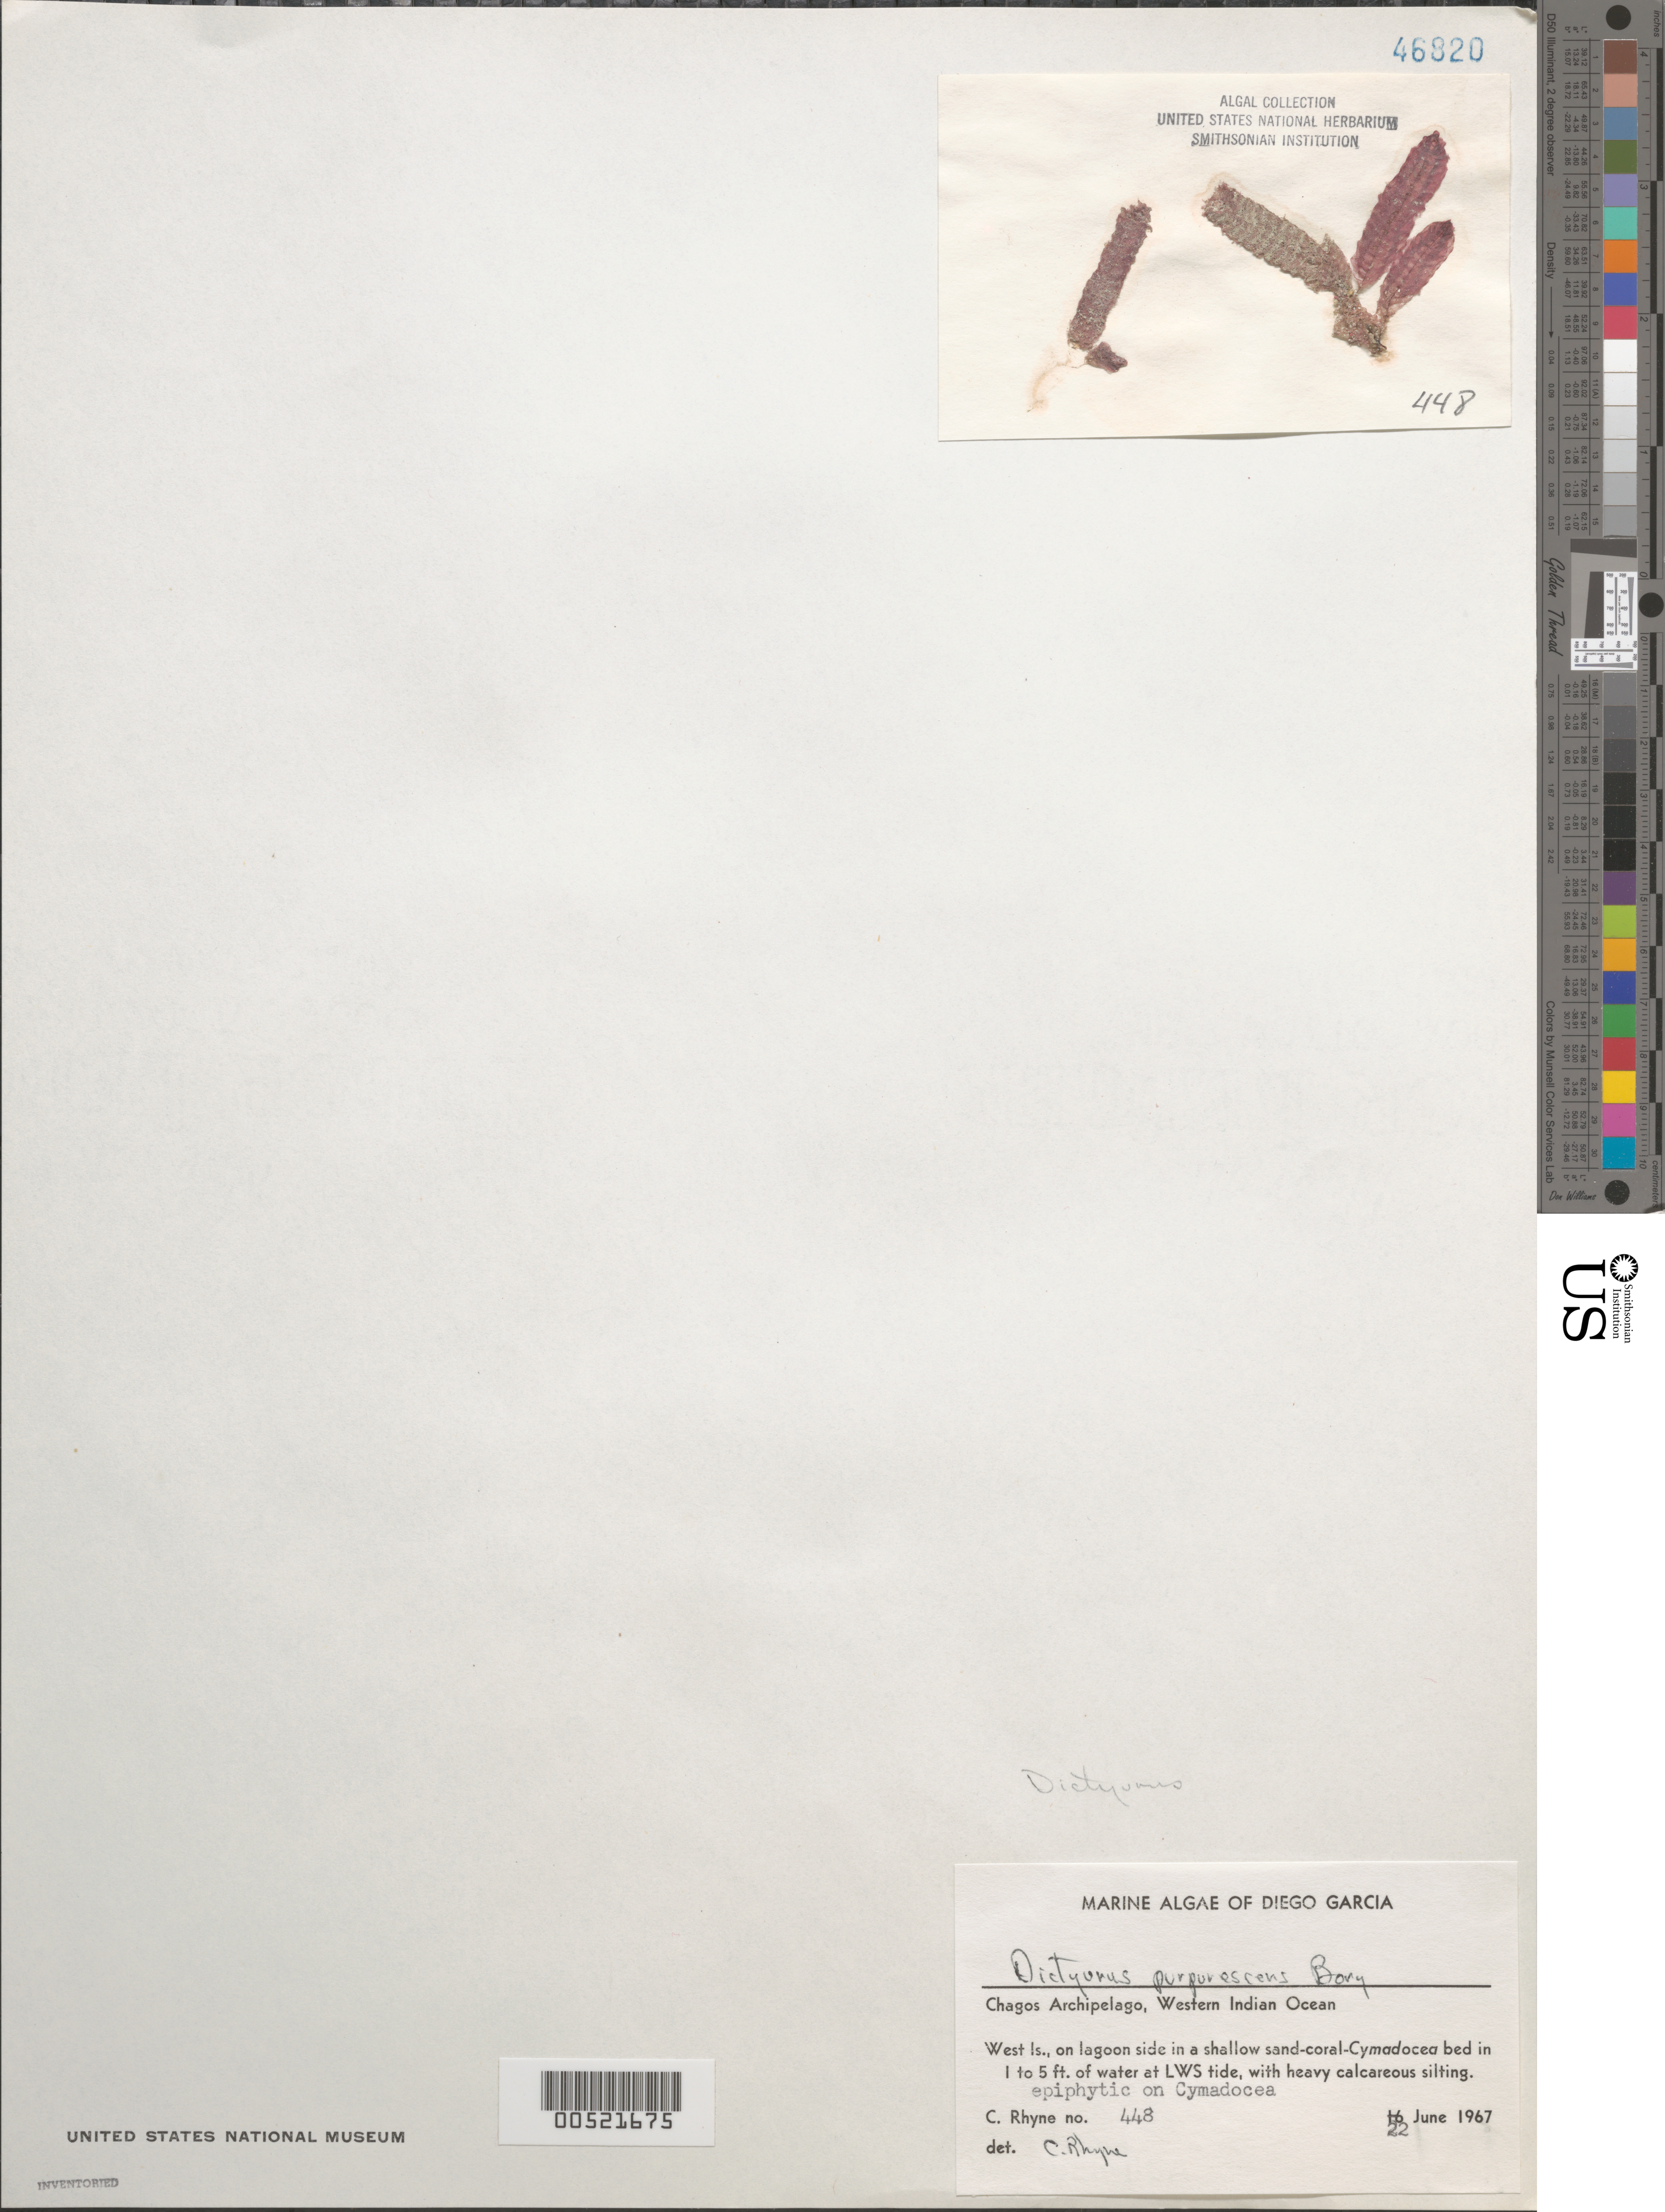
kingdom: Plantae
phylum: Rhodophyta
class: Florideophyceae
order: Ceramiales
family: Dasyaceae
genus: Dictyurus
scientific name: Dictyurus purpurascens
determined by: Rhyne, C. F.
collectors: C. Rhyne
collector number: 448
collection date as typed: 22 Jun 1967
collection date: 1967-06-22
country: British Indian Ocean Territory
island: Diego Garcia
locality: West Island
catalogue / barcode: US 46820